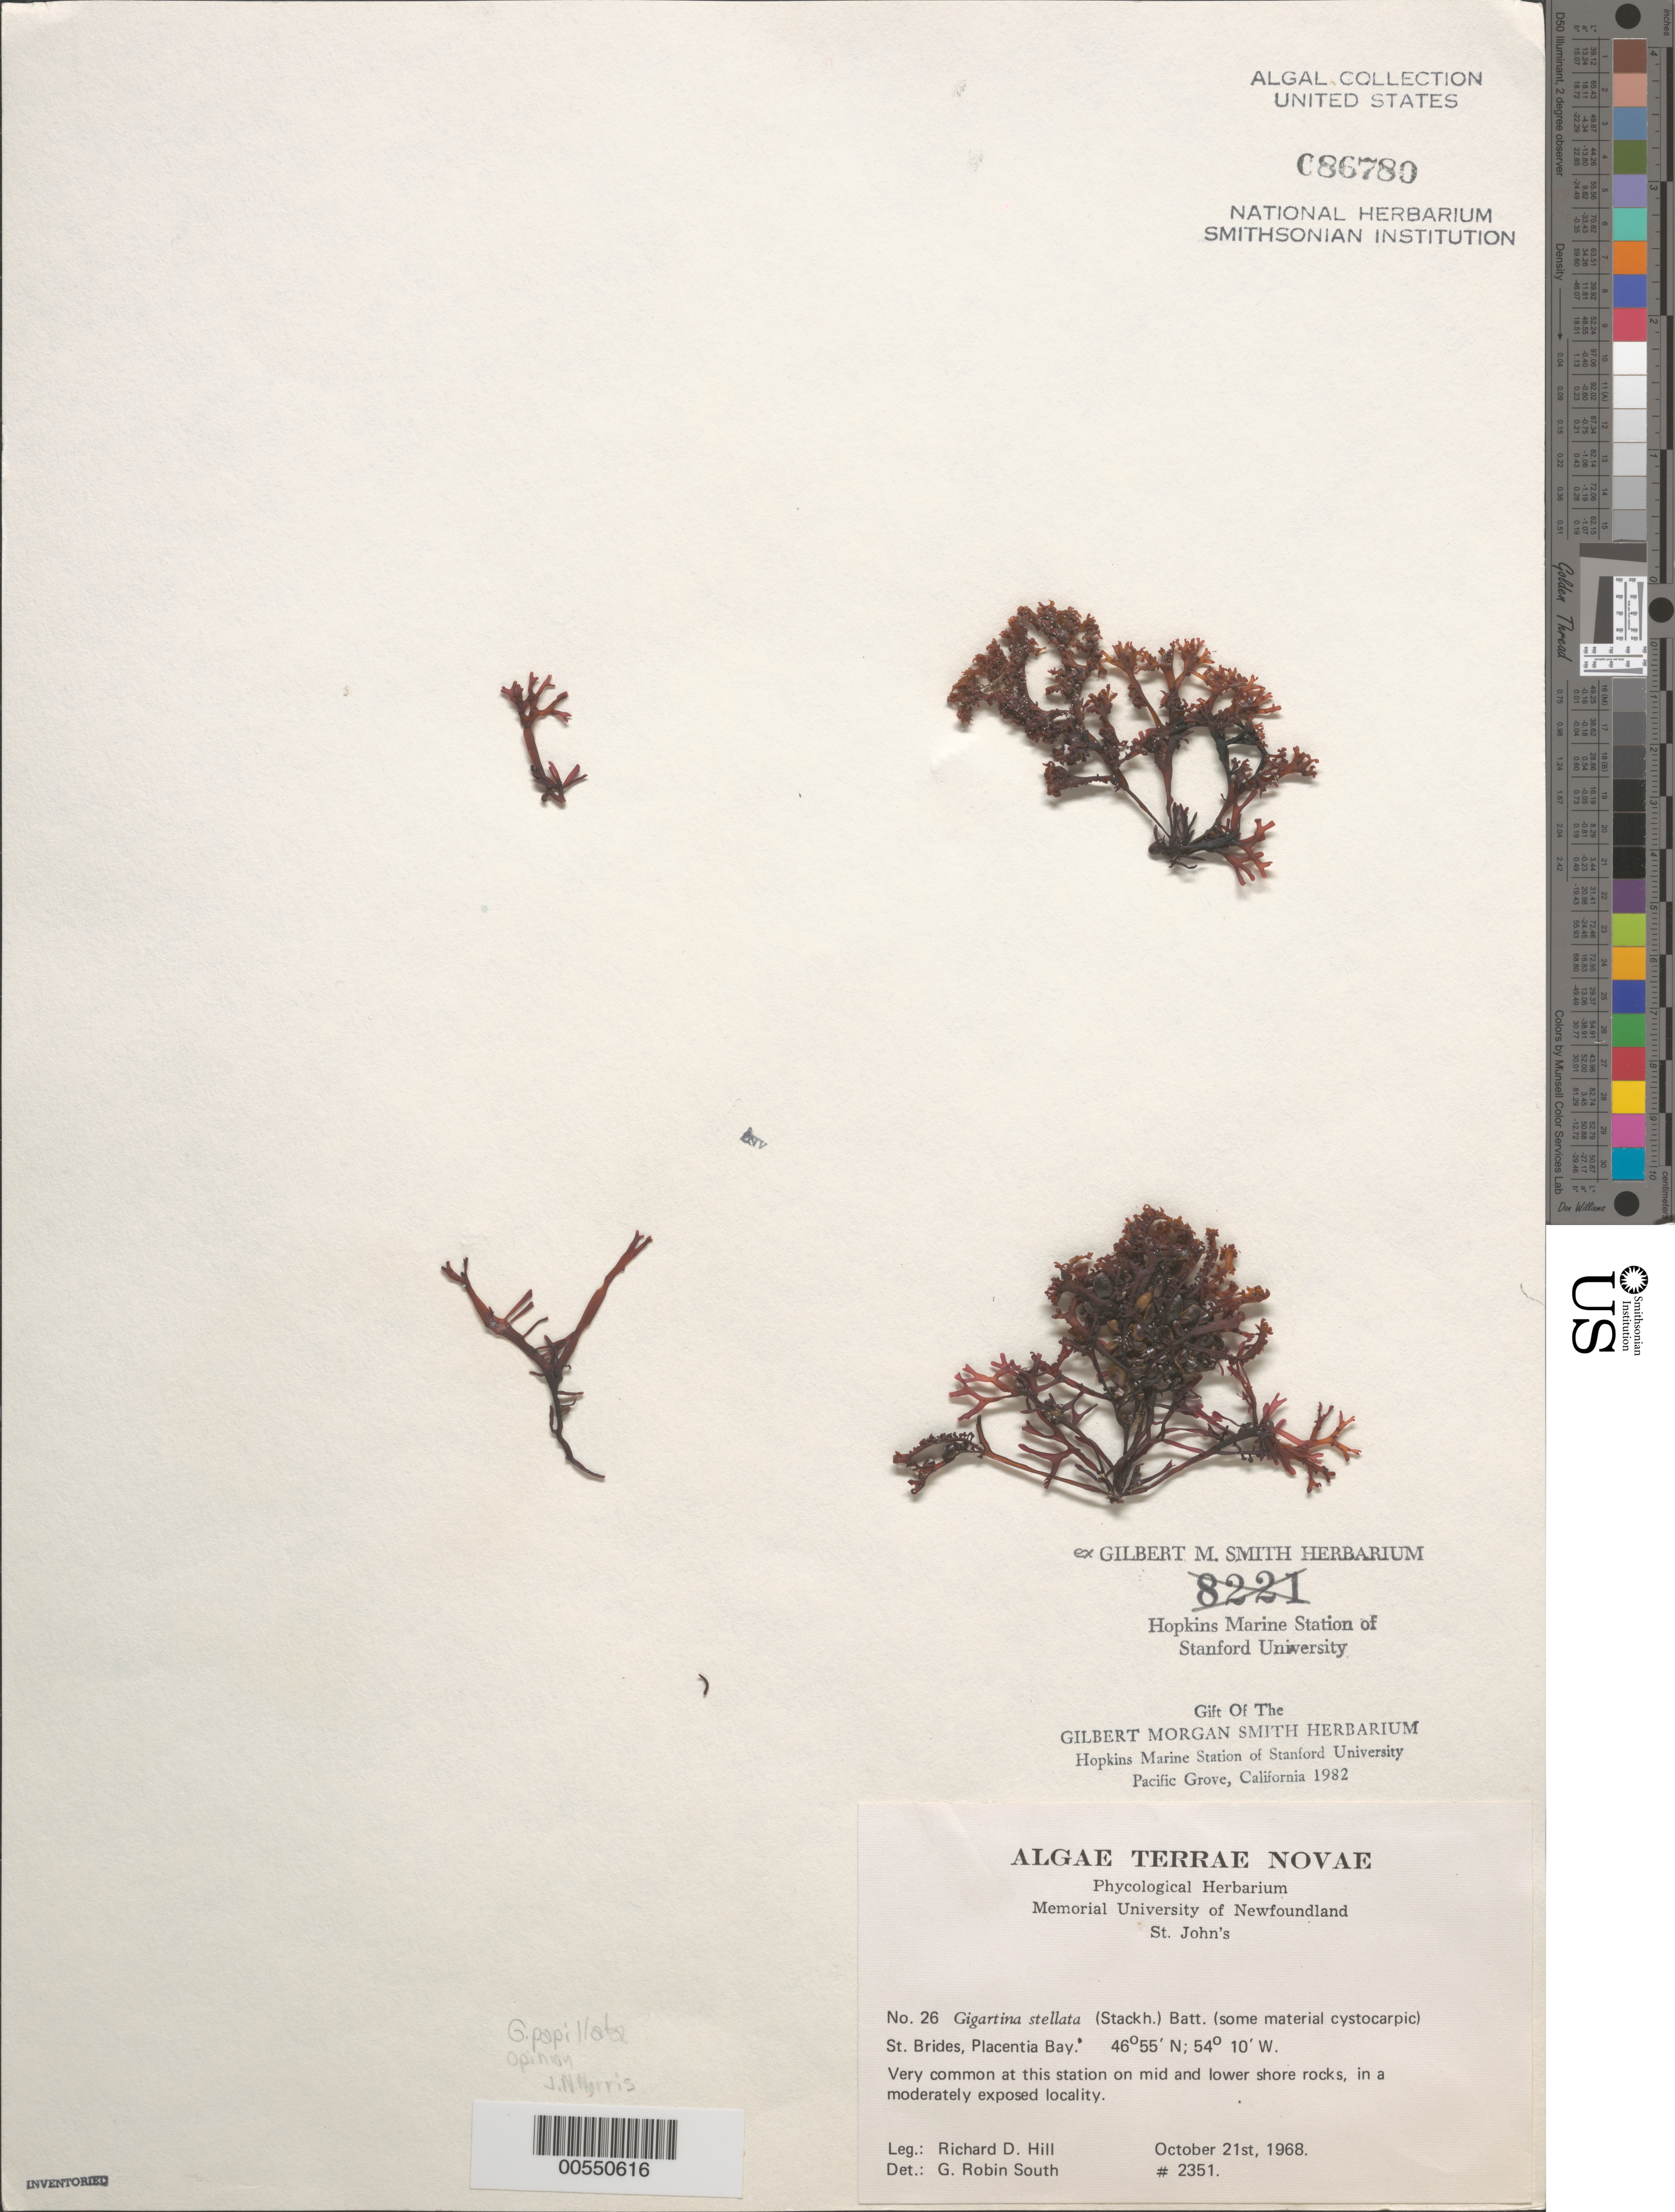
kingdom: Plantae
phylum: Rhodophyta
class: Florideophyceae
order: Gigartinales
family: Phyllophoraceae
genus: Mastocarpus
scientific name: Mastocarpus stellatus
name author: (Stackh.) Guiry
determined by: Algae name updating Project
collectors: R. D. Hill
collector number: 2351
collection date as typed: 21 Oct 1968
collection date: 1968-10-21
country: Canada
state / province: Newfoundland and Labrador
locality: St. Brides, Placentia Bay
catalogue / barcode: US 86780